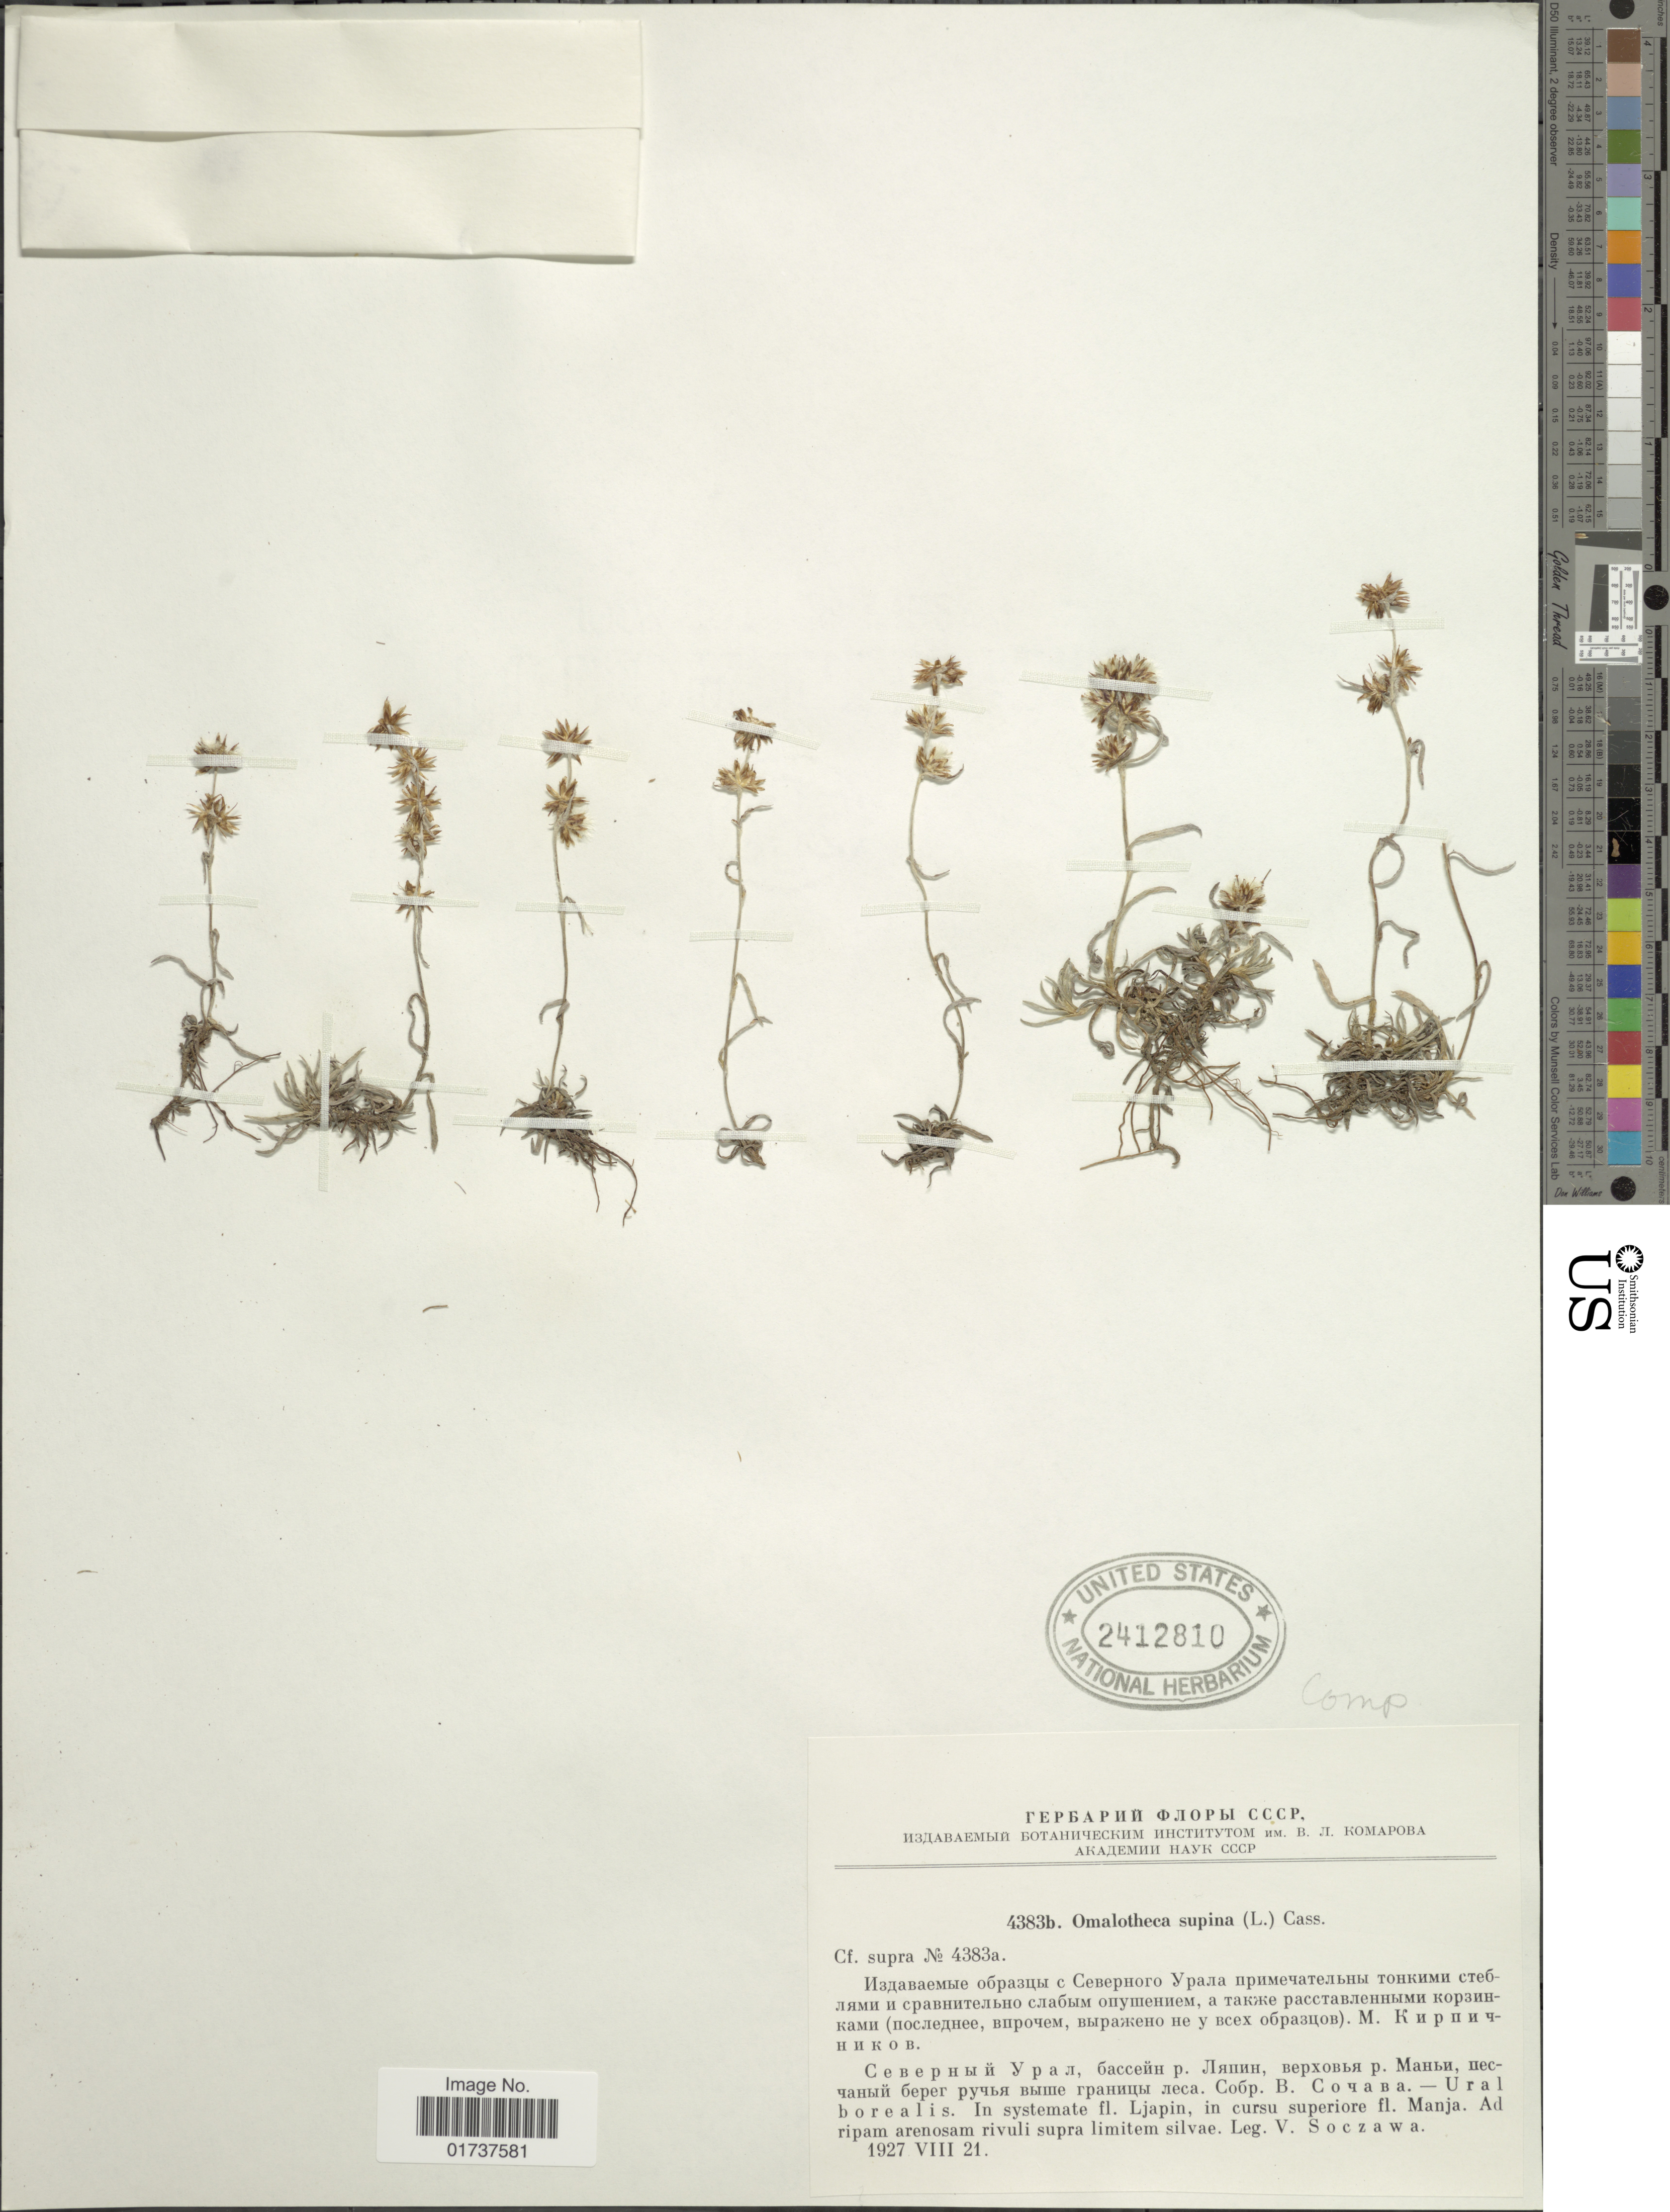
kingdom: Plantae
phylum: Tracheophyta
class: Magnoliopsida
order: Asterales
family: Asteraceae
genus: Gnaphalium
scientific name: Gnaphalium supinum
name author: L.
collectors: V. Soczawa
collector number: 4383a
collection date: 1927-08-21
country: Russian Federation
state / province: Khanty-Mansi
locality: In Systemate fl. Ljapin, in curcu superiore Fl. Manja. Ad Ripam Arenosam Rivuli Supra limitem silvae,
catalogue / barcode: US 2412810